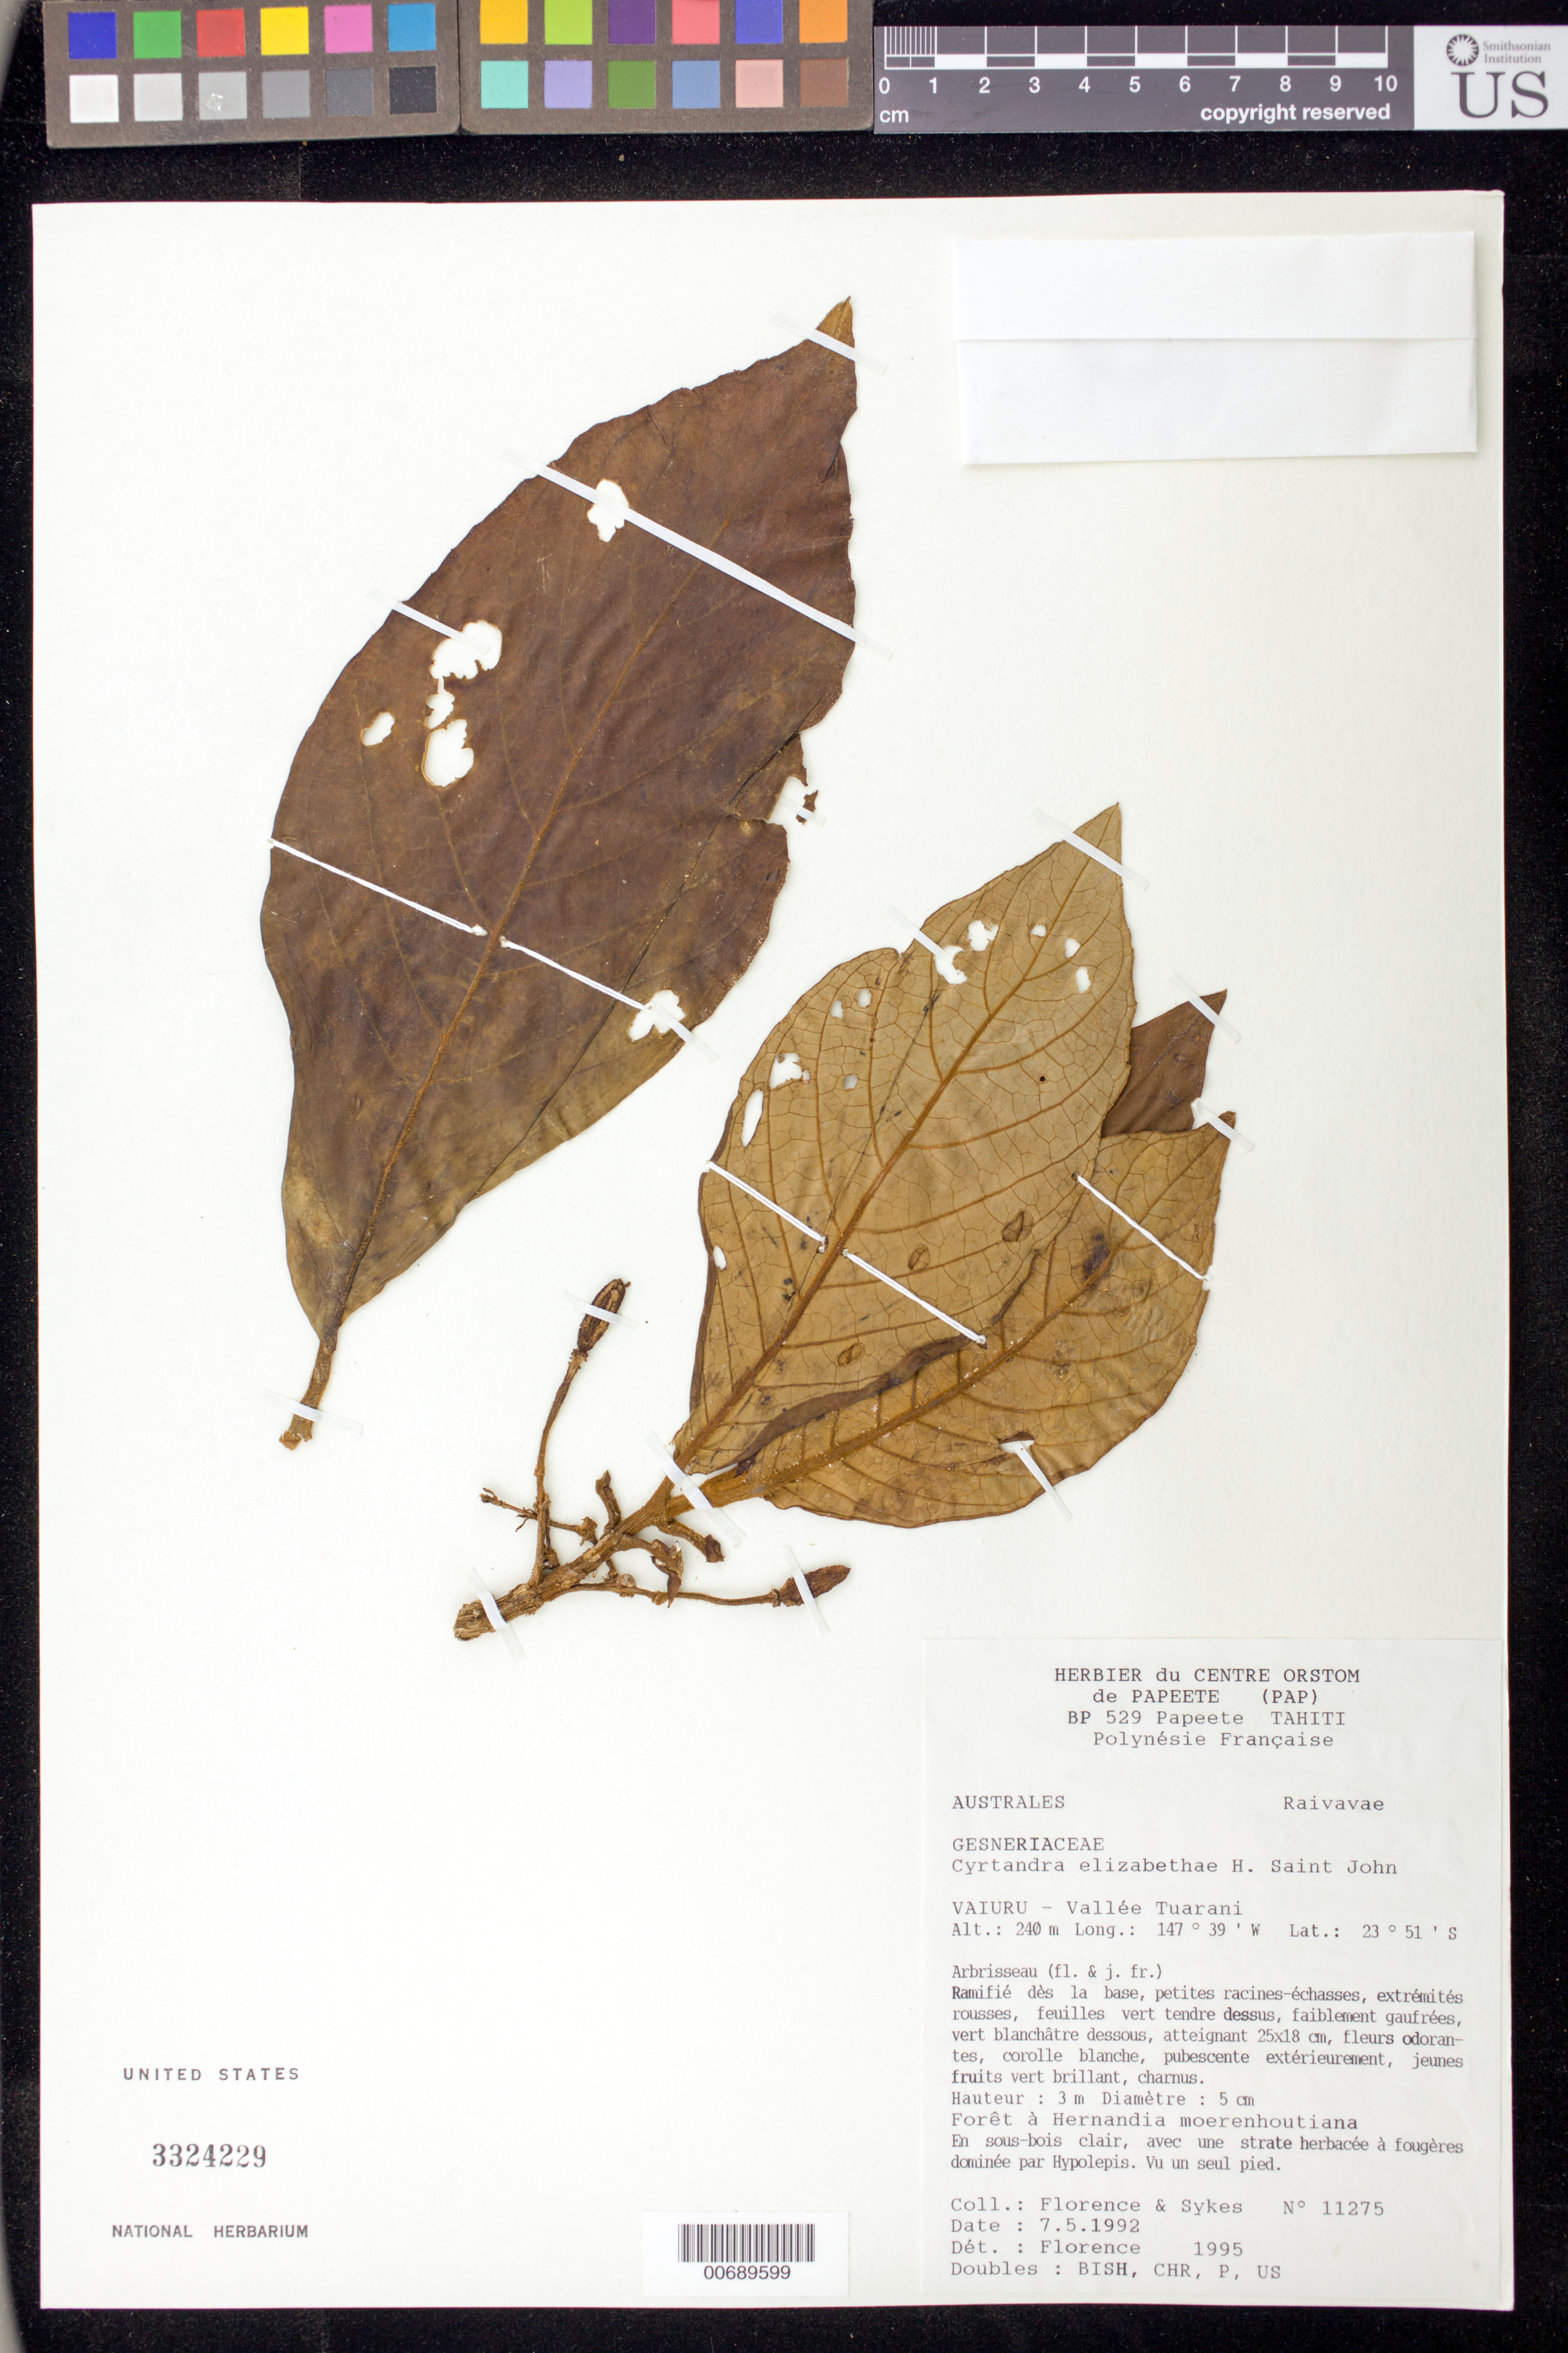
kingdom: Plantae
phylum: Tracheophyta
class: Magnoliopsida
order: Lamiales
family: Gesneriaceae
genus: Cyrtandra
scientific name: Cyrtandra elizabethae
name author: H. St. John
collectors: -. Florence & Sykes, --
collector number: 11275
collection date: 1992-05-07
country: French Polynesia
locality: BP 529 Papeete TAHITI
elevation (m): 240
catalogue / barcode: US 3324229